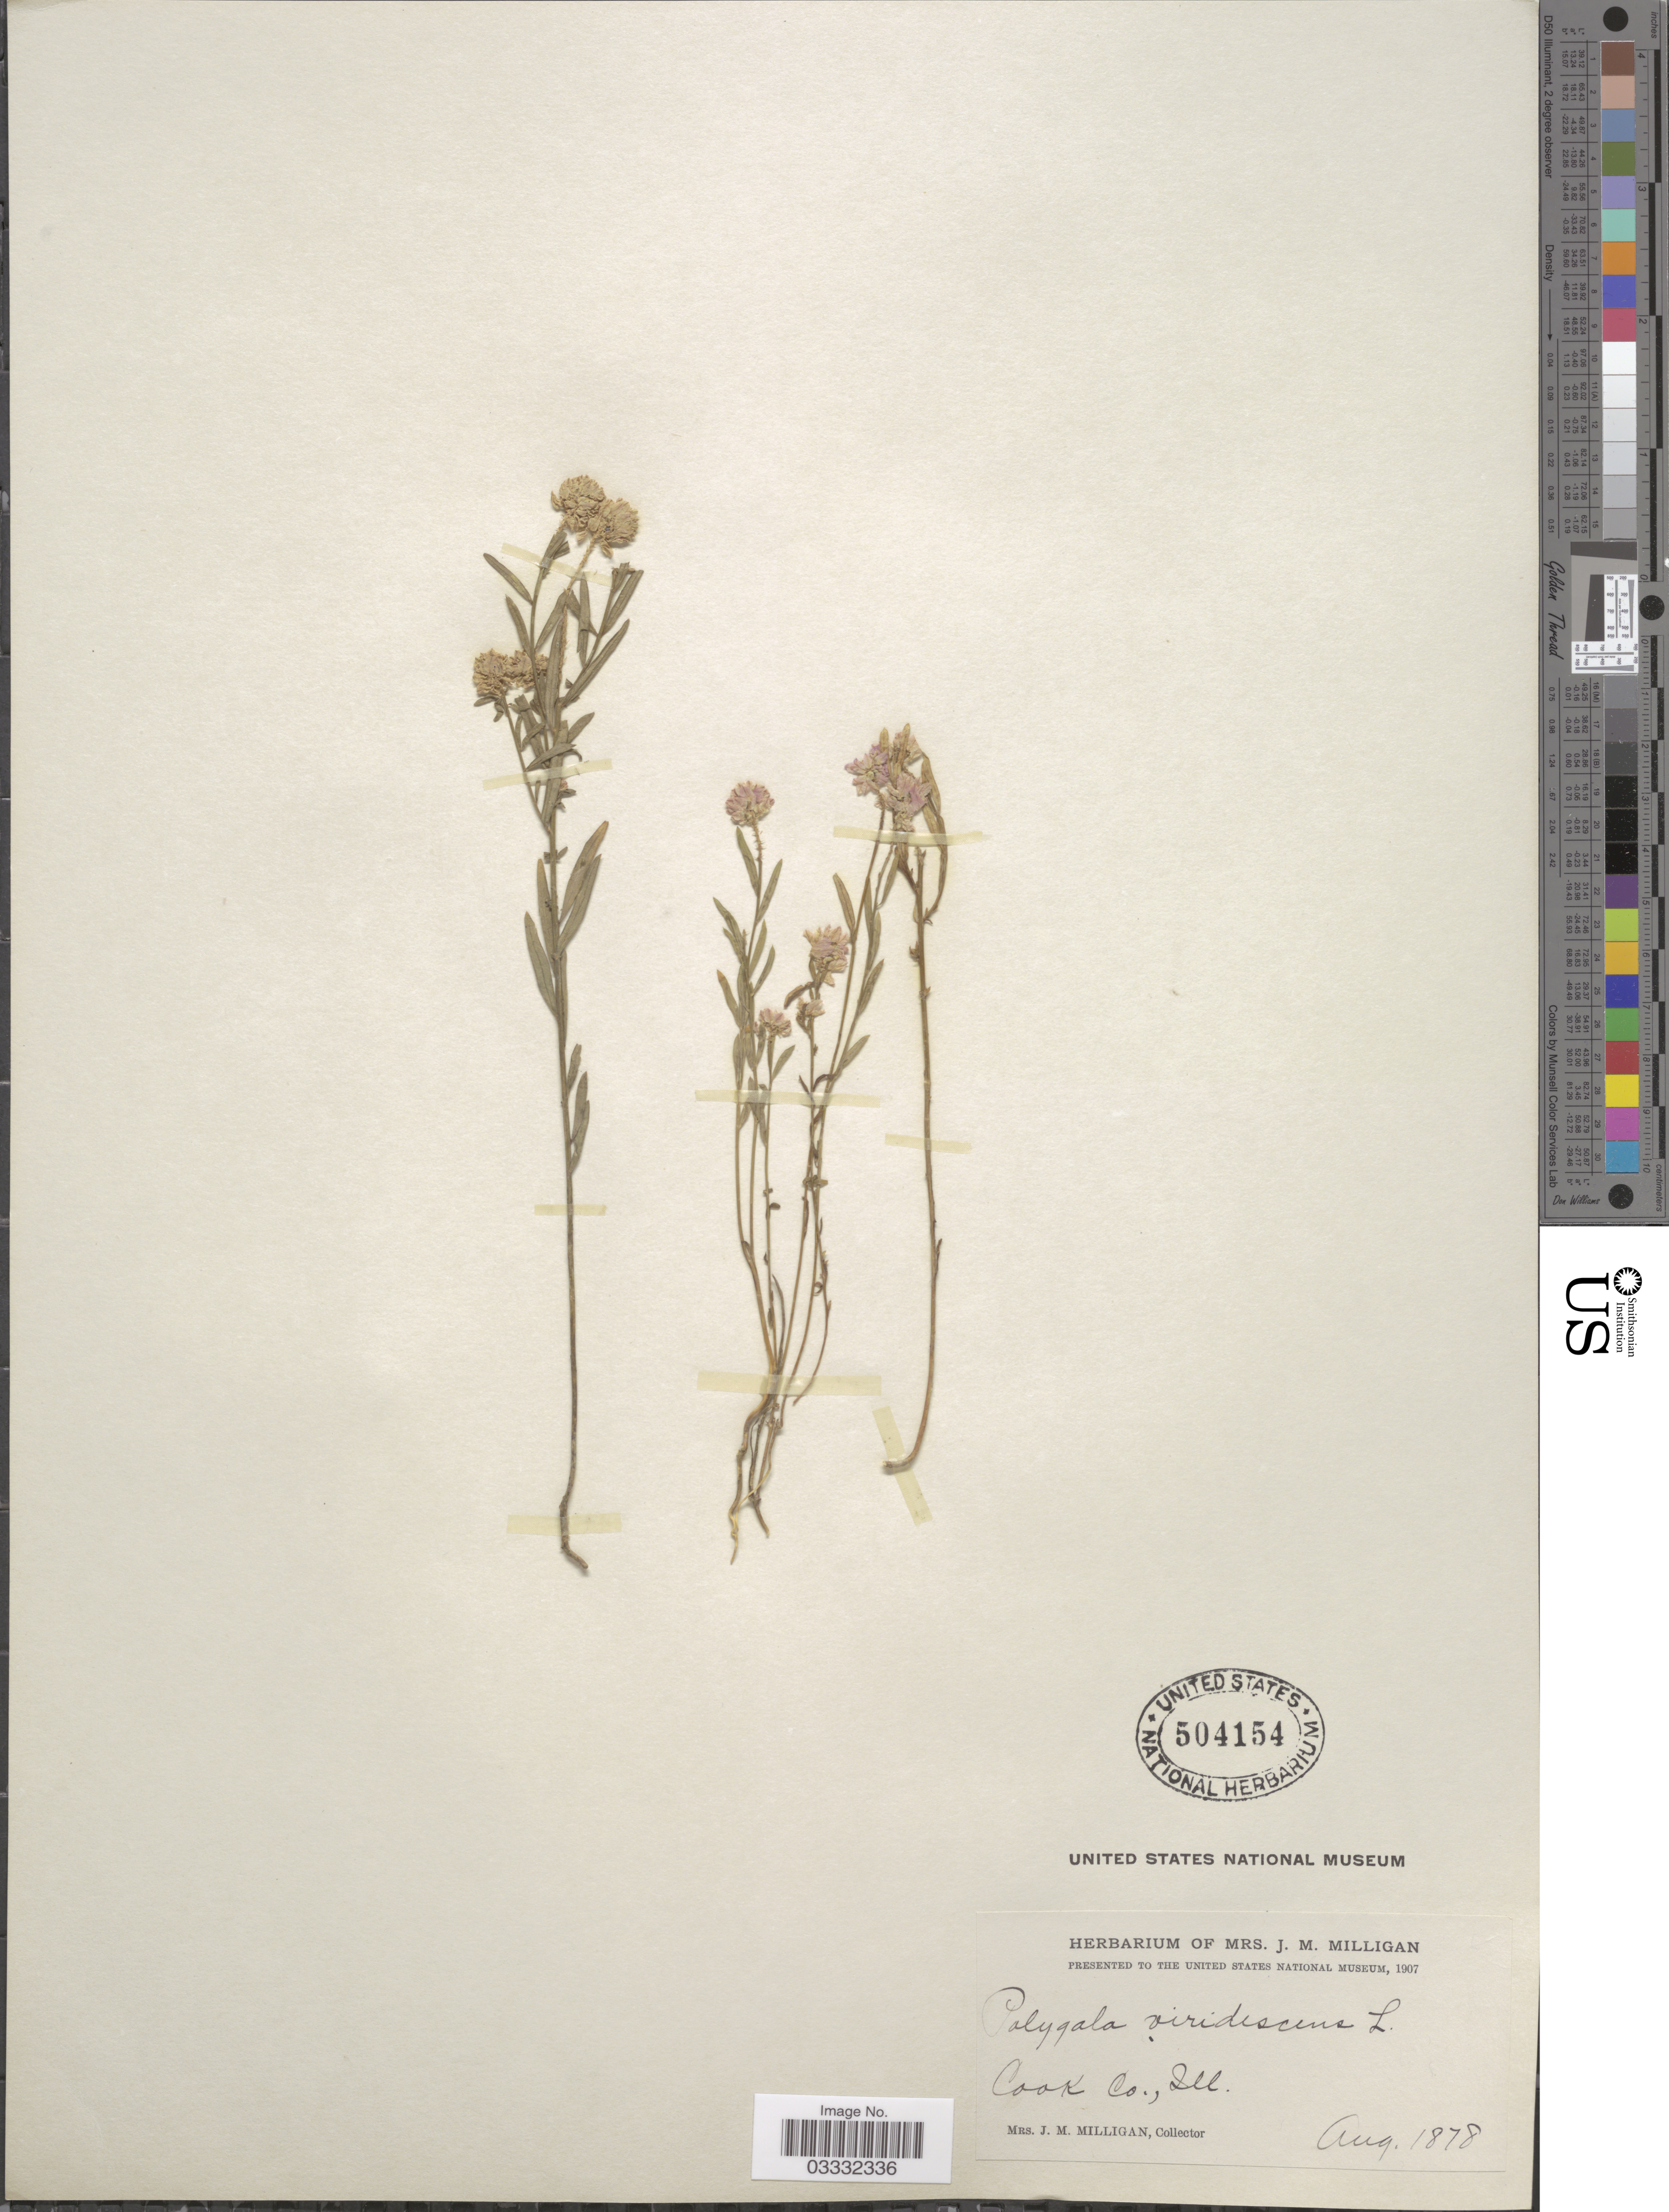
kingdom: Plantae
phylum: Tracheophyta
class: Magnoliopsida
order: Fabales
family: Polygalaceae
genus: Polygala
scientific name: Polygala sanguinea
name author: L.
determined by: Strong, Mark T., (BOT), Smithsonian Institution - National Museum of Natural History (UNITED STATES)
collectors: J. Milligan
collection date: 1878-08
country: United States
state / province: Illinois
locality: Cook Co.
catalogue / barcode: US 504154